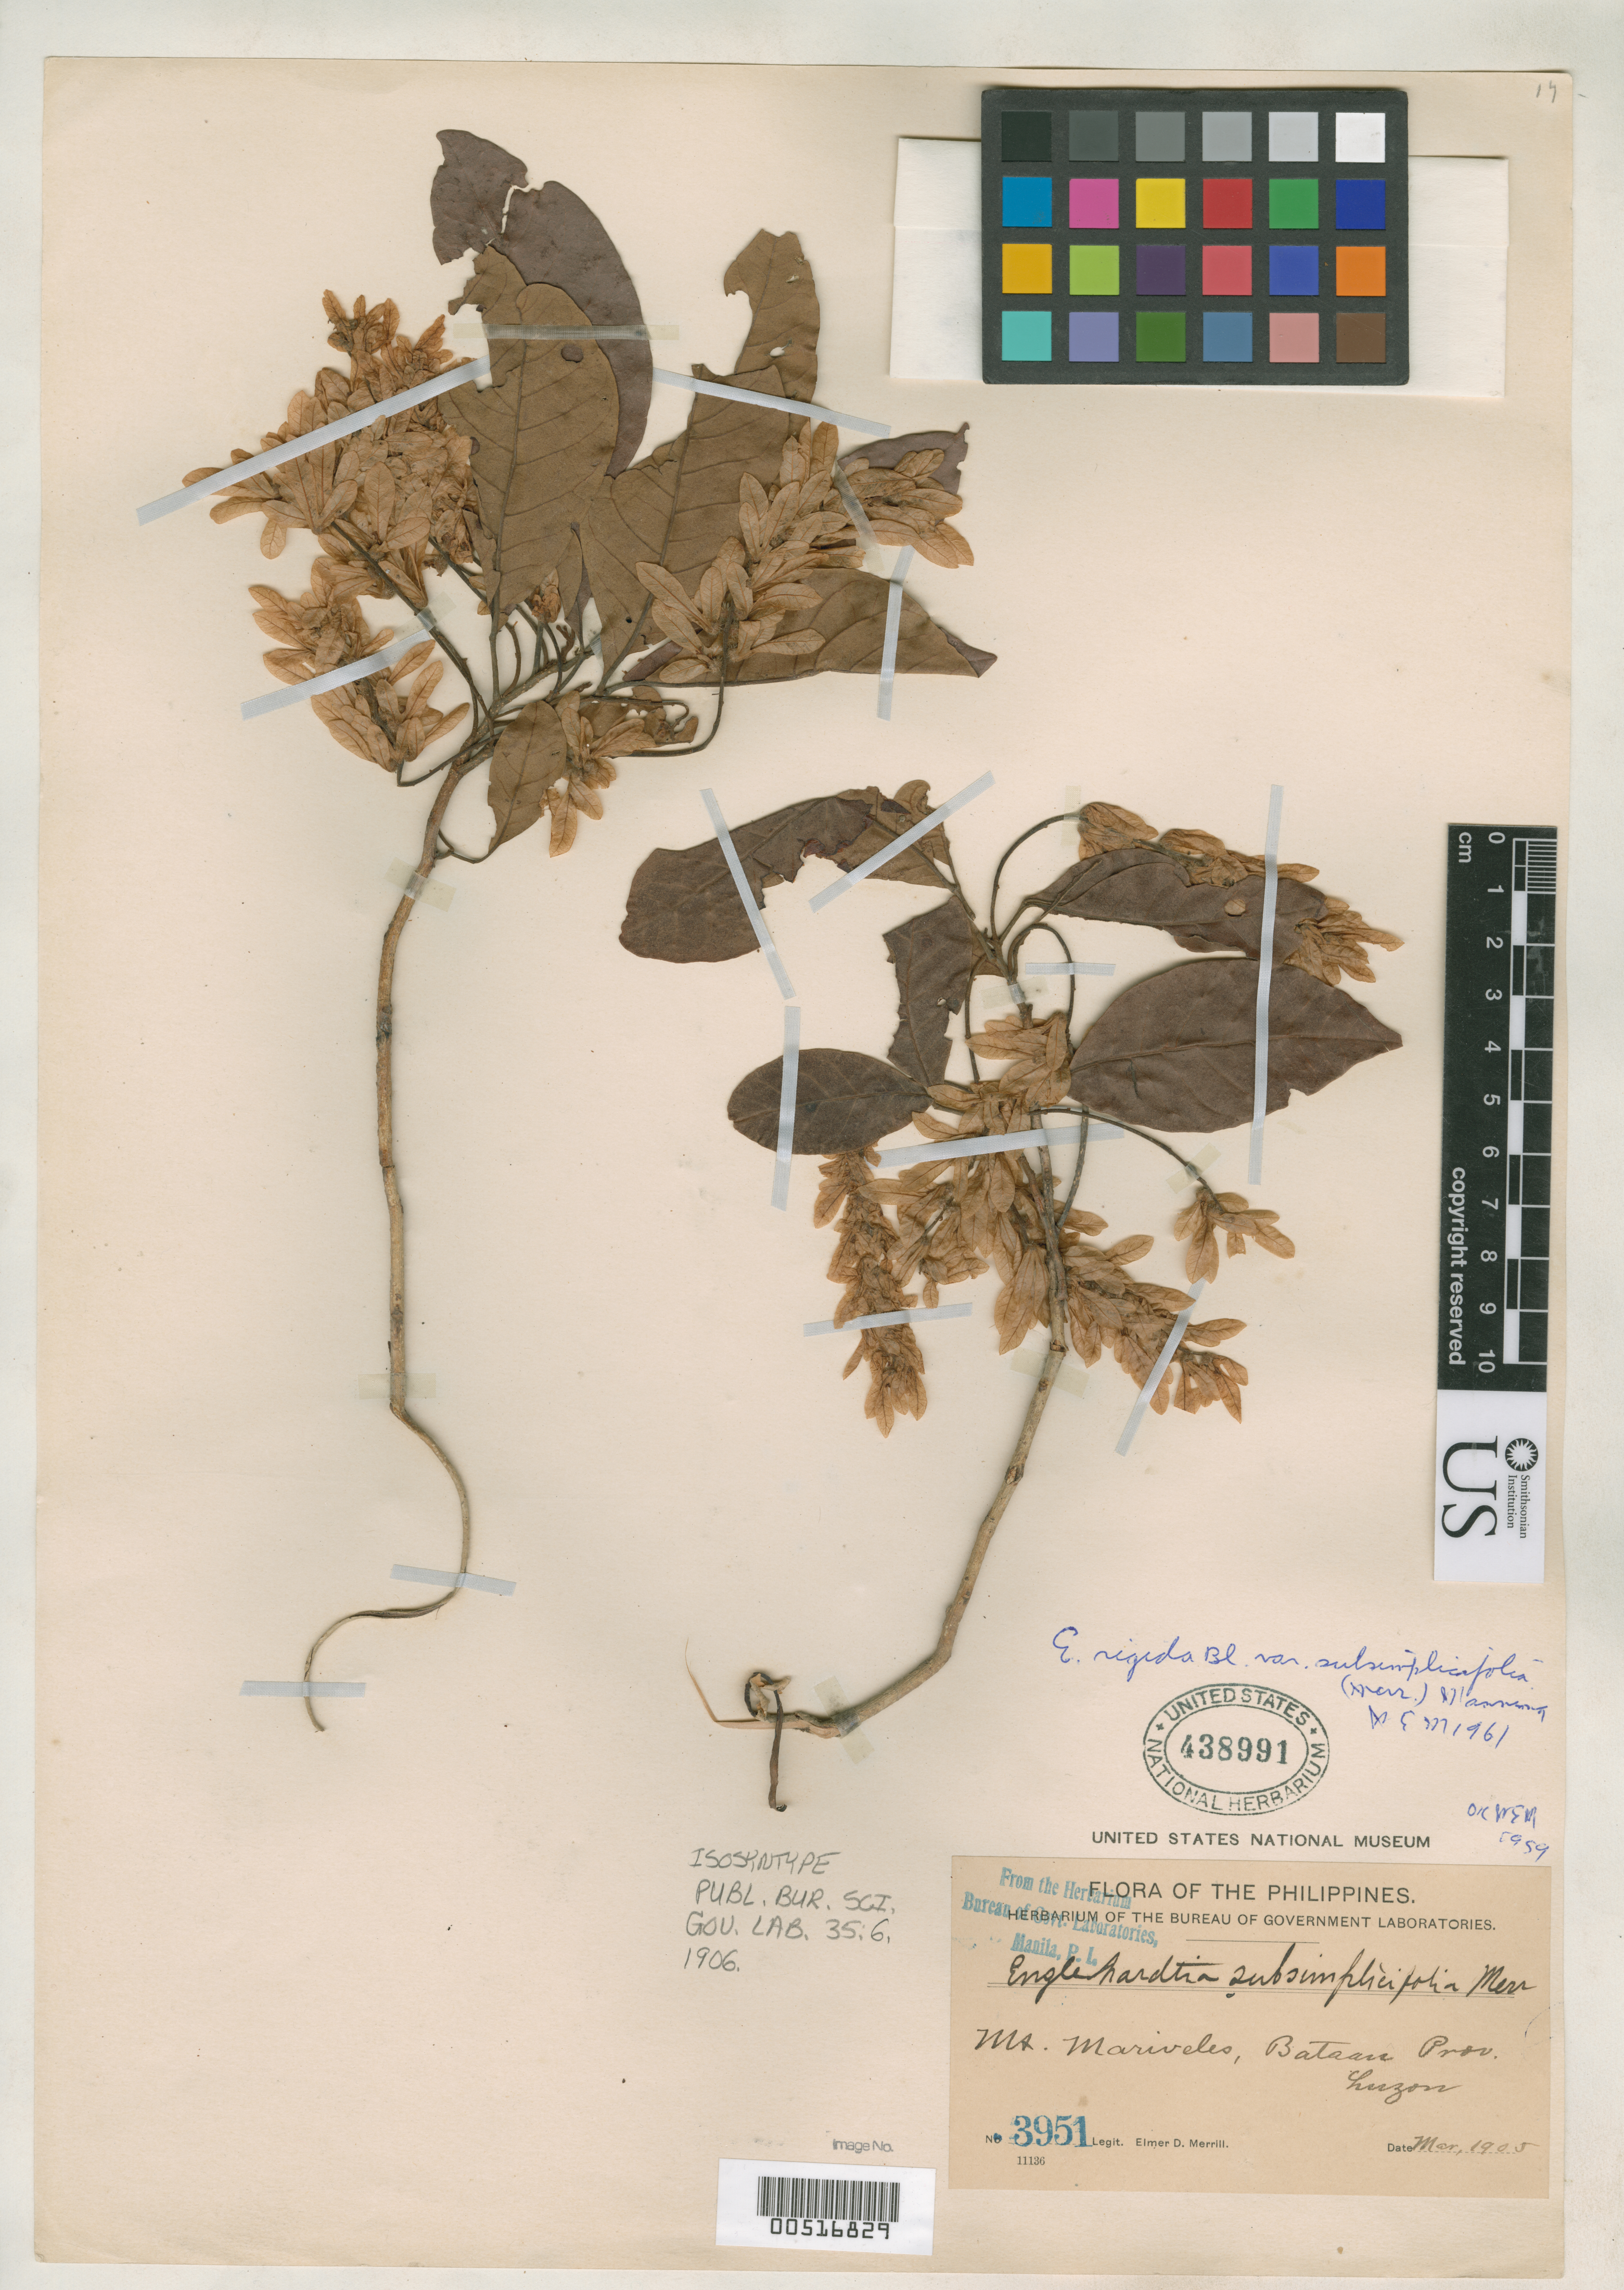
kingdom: Plantae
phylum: Tracheophyta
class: Magnoliopsida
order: Fagales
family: Juglandaceae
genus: Engelhardia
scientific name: Engelhardia simplicifolia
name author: Merr.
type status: Isosyntype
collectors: E. D. Merrill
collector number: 3951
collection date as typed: Mar 1905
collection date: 1905-03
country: Philippines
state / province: Central Luzon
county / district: Bataan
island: Luzon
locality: Mt. Mariveles, Battan Prov. Luzon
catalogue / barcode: US 438991